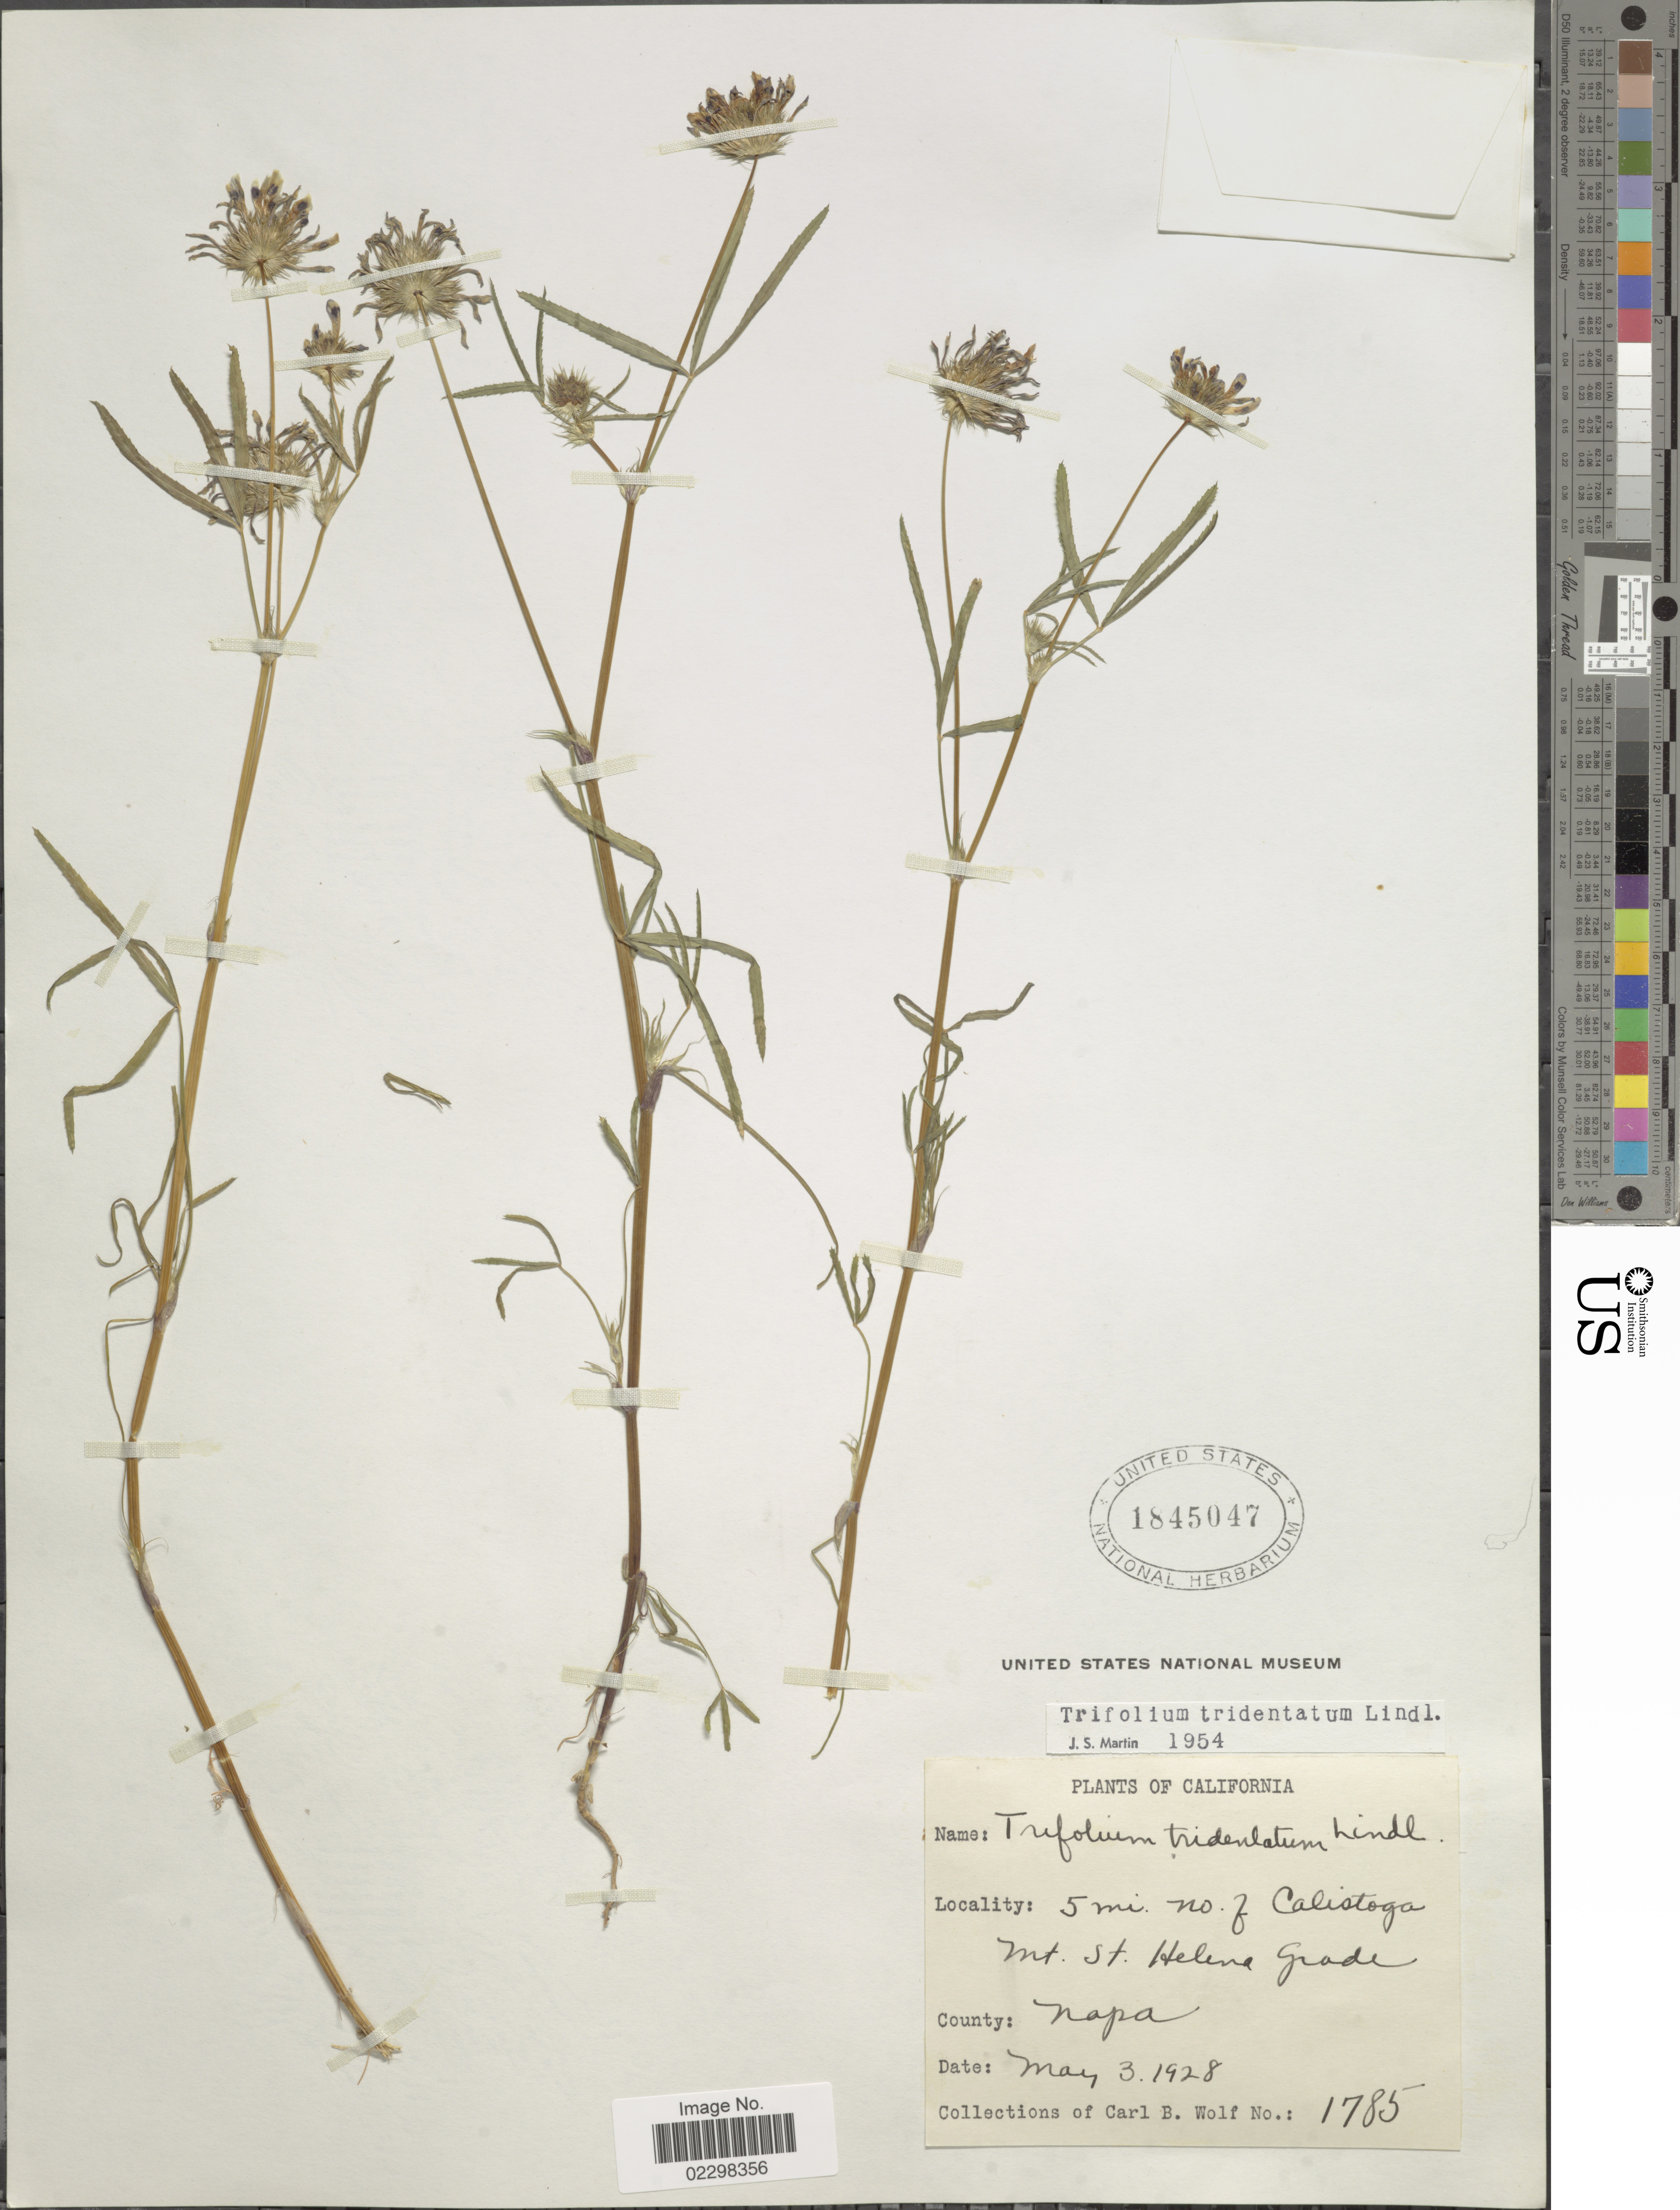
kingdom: Plantae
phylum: Tracheophyta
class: Magnoliopsida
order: Fabales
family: Fabaceae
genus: Trifolium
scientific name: Trifolium tridentatum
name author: Lindl.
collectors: C. B. Wolf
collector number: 1785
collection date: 1928-05-03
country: United States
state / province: California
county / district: Napa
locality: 5 mi no. of Calistoga, Mt. St. Helena Grade. County Napa.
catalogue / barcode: US 1845047